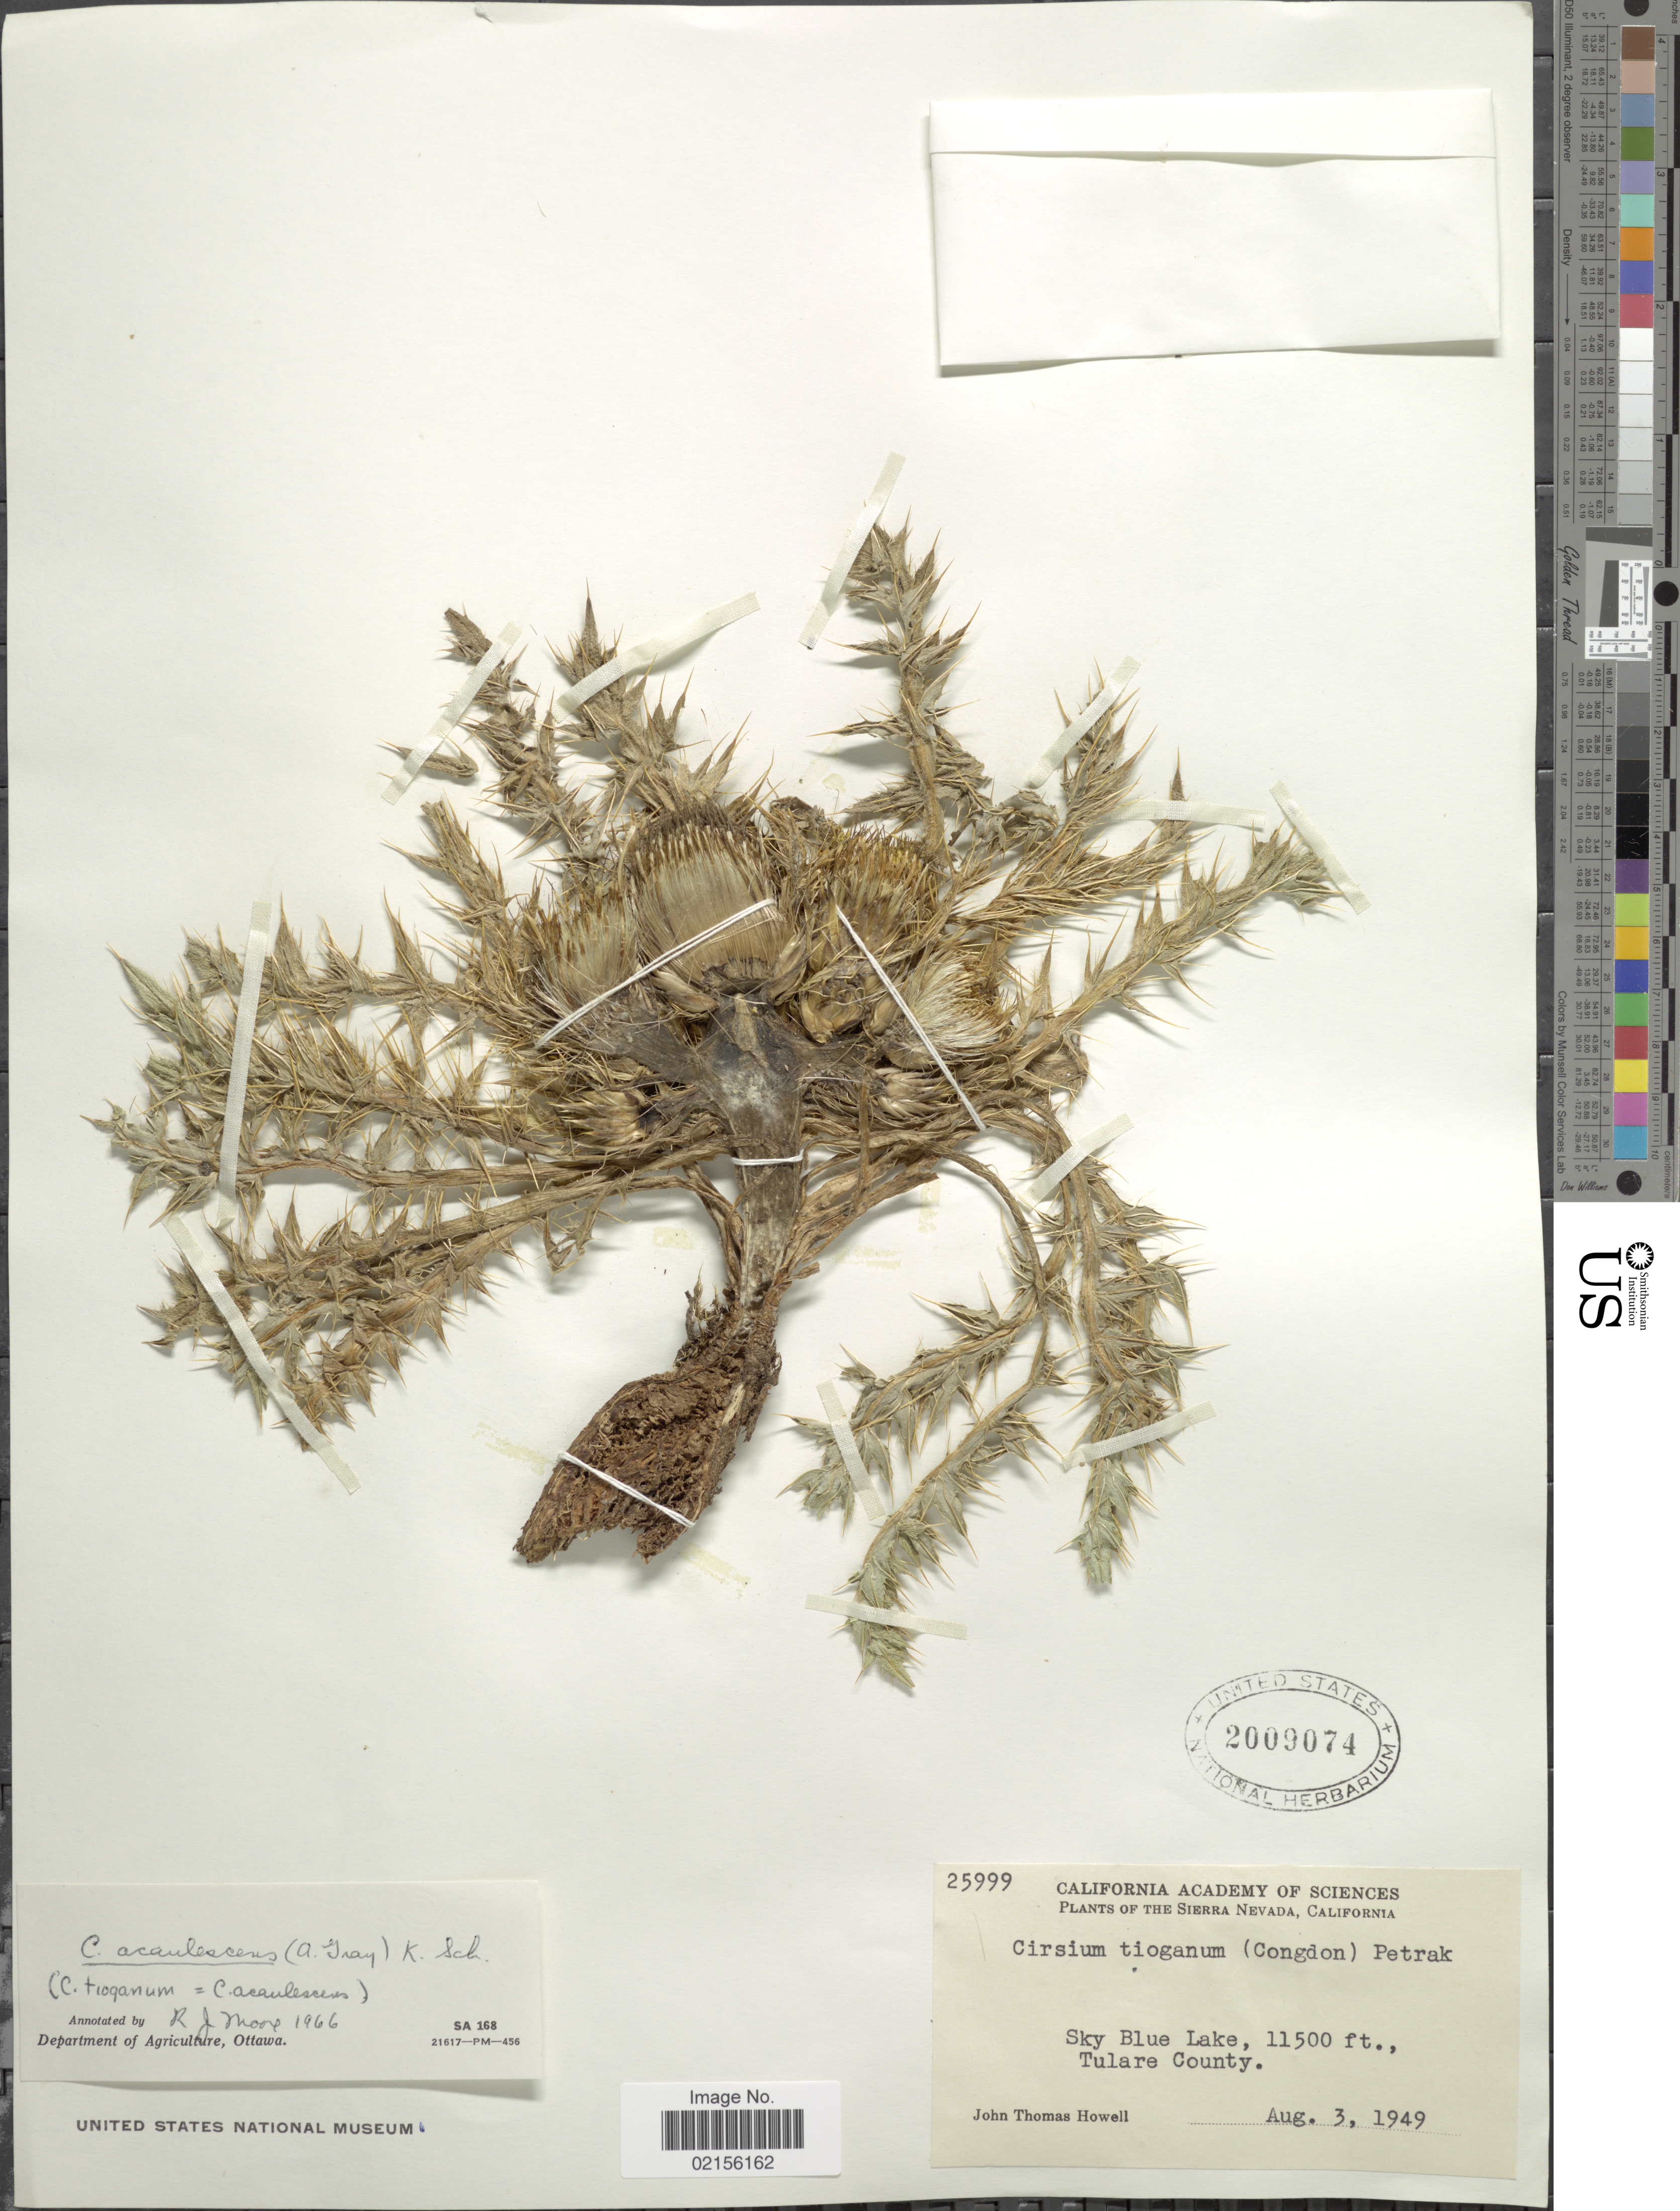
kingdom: Plantae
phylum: Tracheophyta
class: Magnoliopsida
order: Asterales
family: Asteraceae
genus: Cirsium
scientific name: Cirsium scariosum var. americanum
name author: (A. Gray) D.J. Keil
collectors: J. T. Howell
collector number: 25999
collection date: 1949-08-03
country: United States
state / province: California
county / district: Tulare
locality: The Sierra Nevada, Sky Blue Lake, Tulare County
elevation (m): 3505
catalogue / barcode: US 2009074